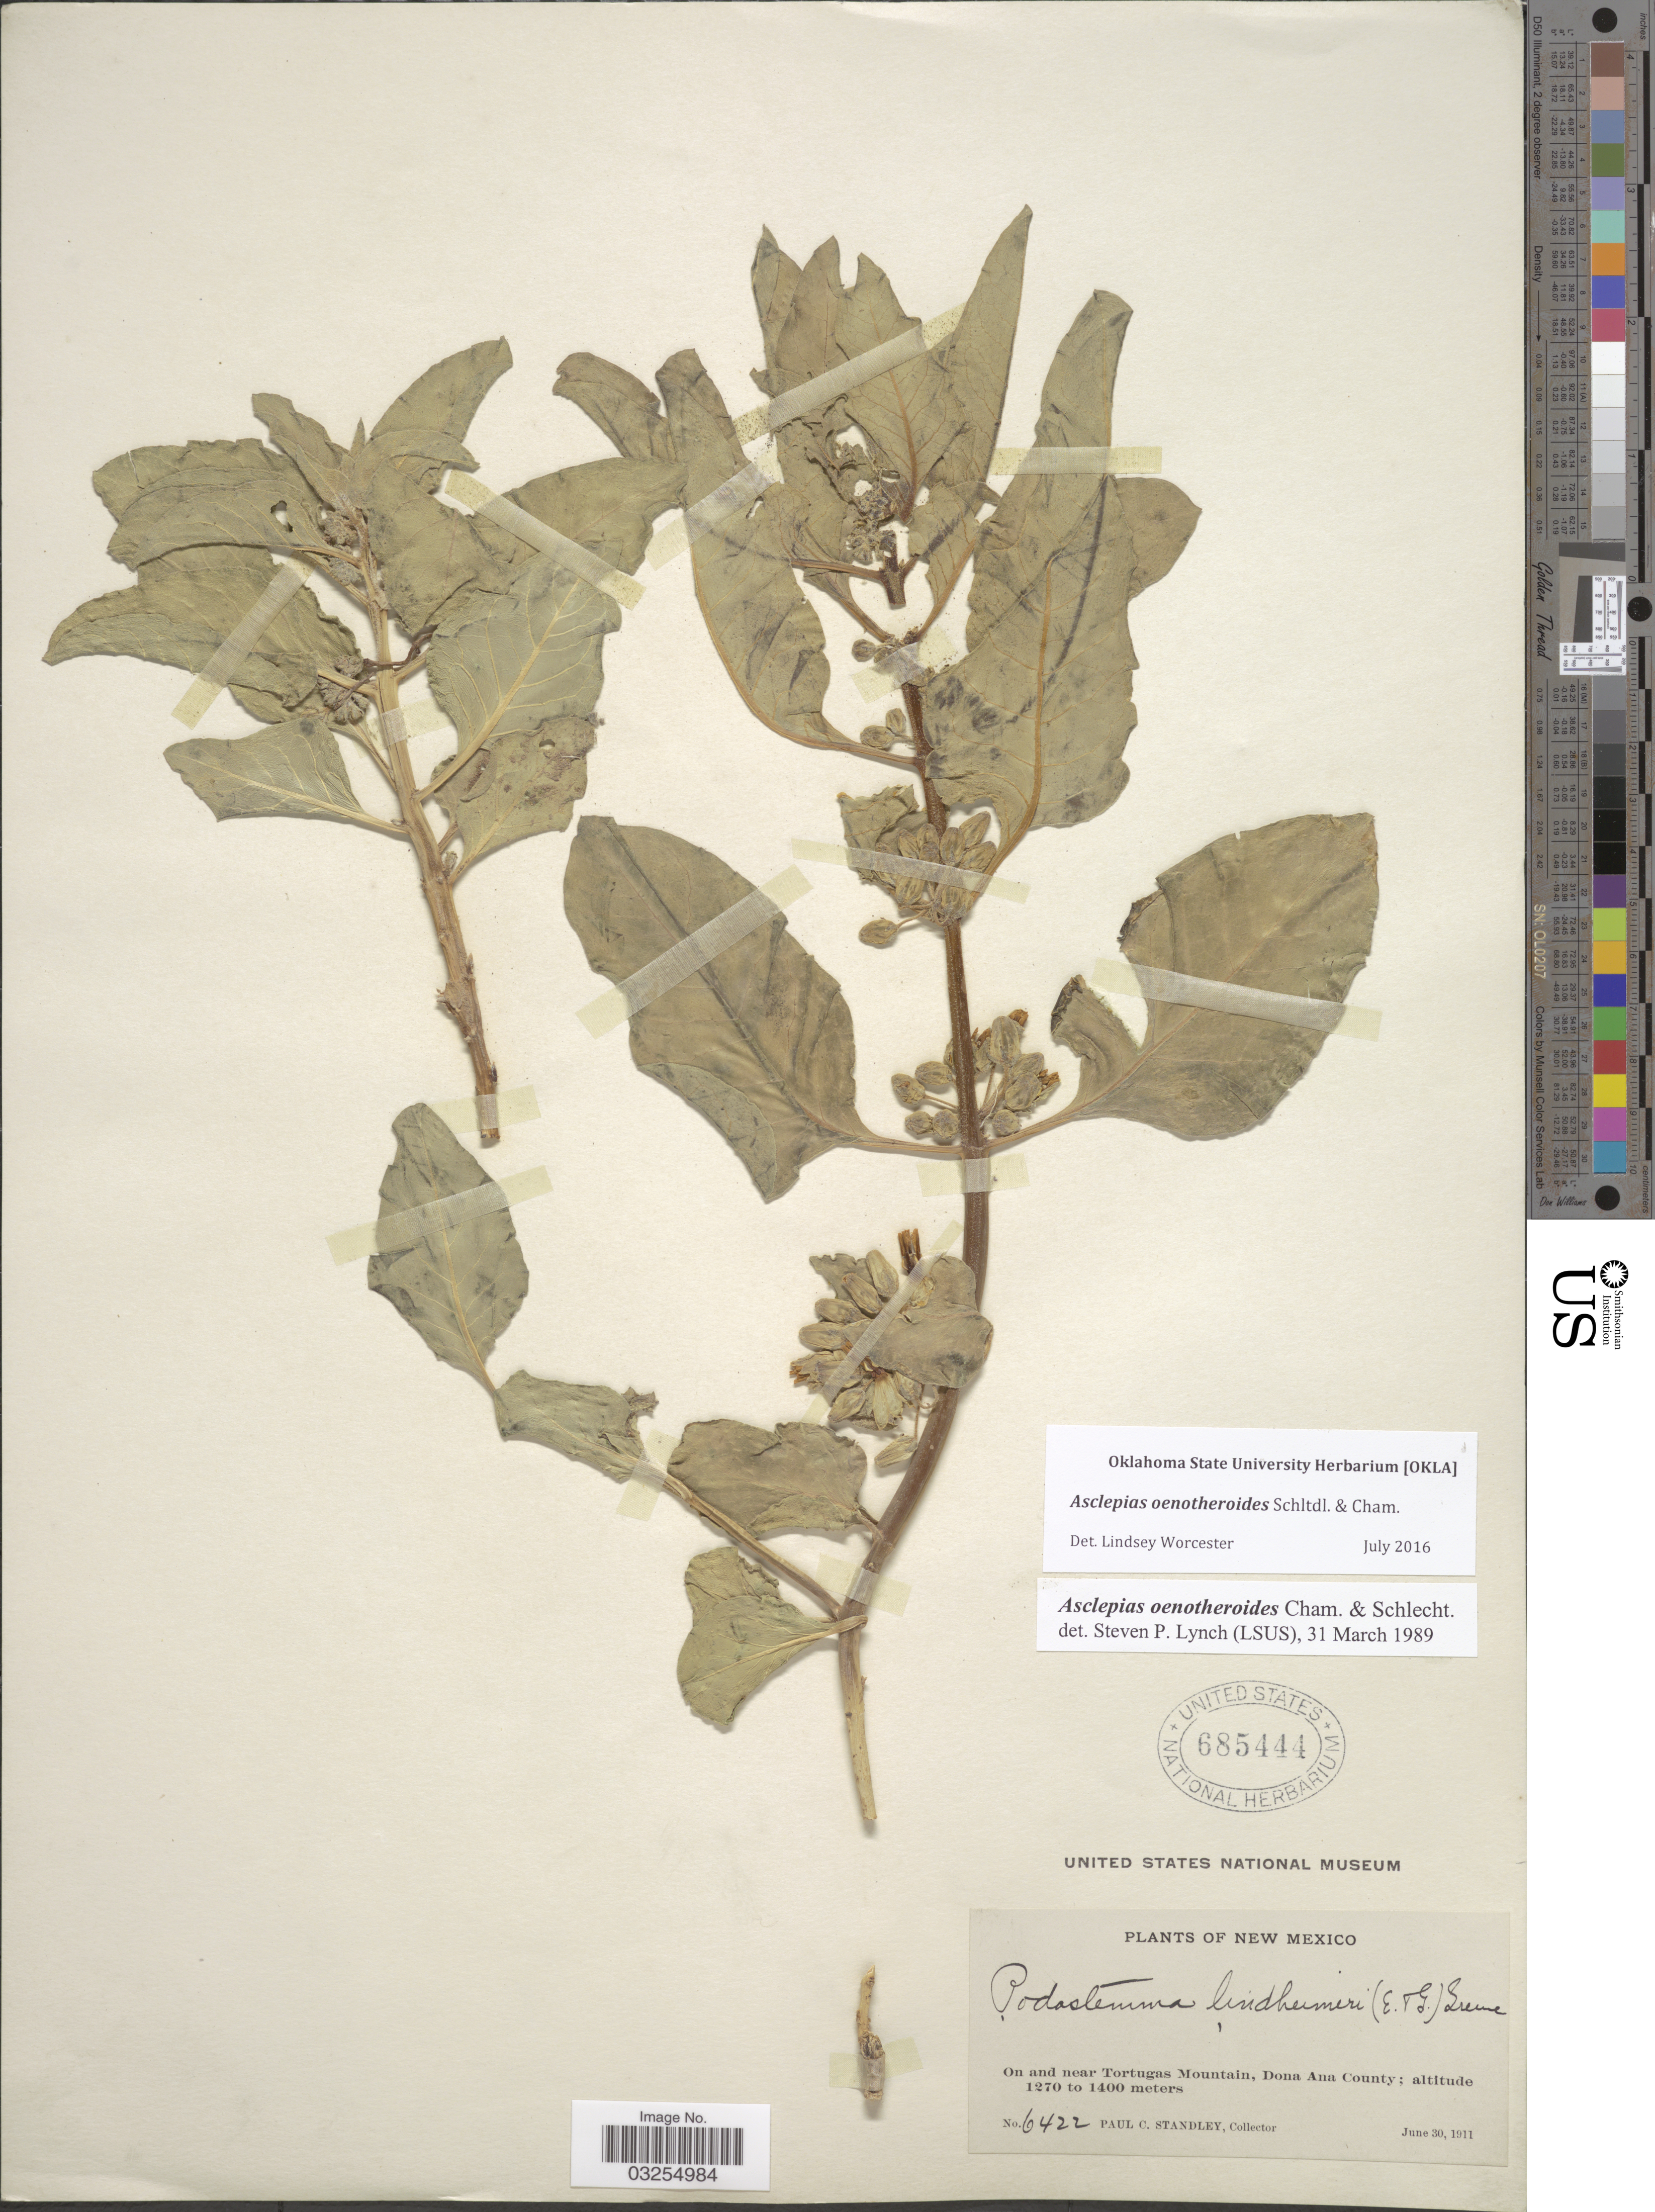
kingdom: Plantae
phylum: Tracheophyta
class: Magnoliopsida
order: Gentianales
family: Apocynaceae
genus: Asclepias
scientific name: Asclepias oenotheroides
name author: Schltdl. & Cham.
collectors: P. C. Standley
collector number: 6422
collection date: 1911-06-30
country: United States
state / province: New Mexico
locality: On and near Tortugas Mountain, Dona Ana County.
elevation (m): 1270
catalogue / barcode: US 685444